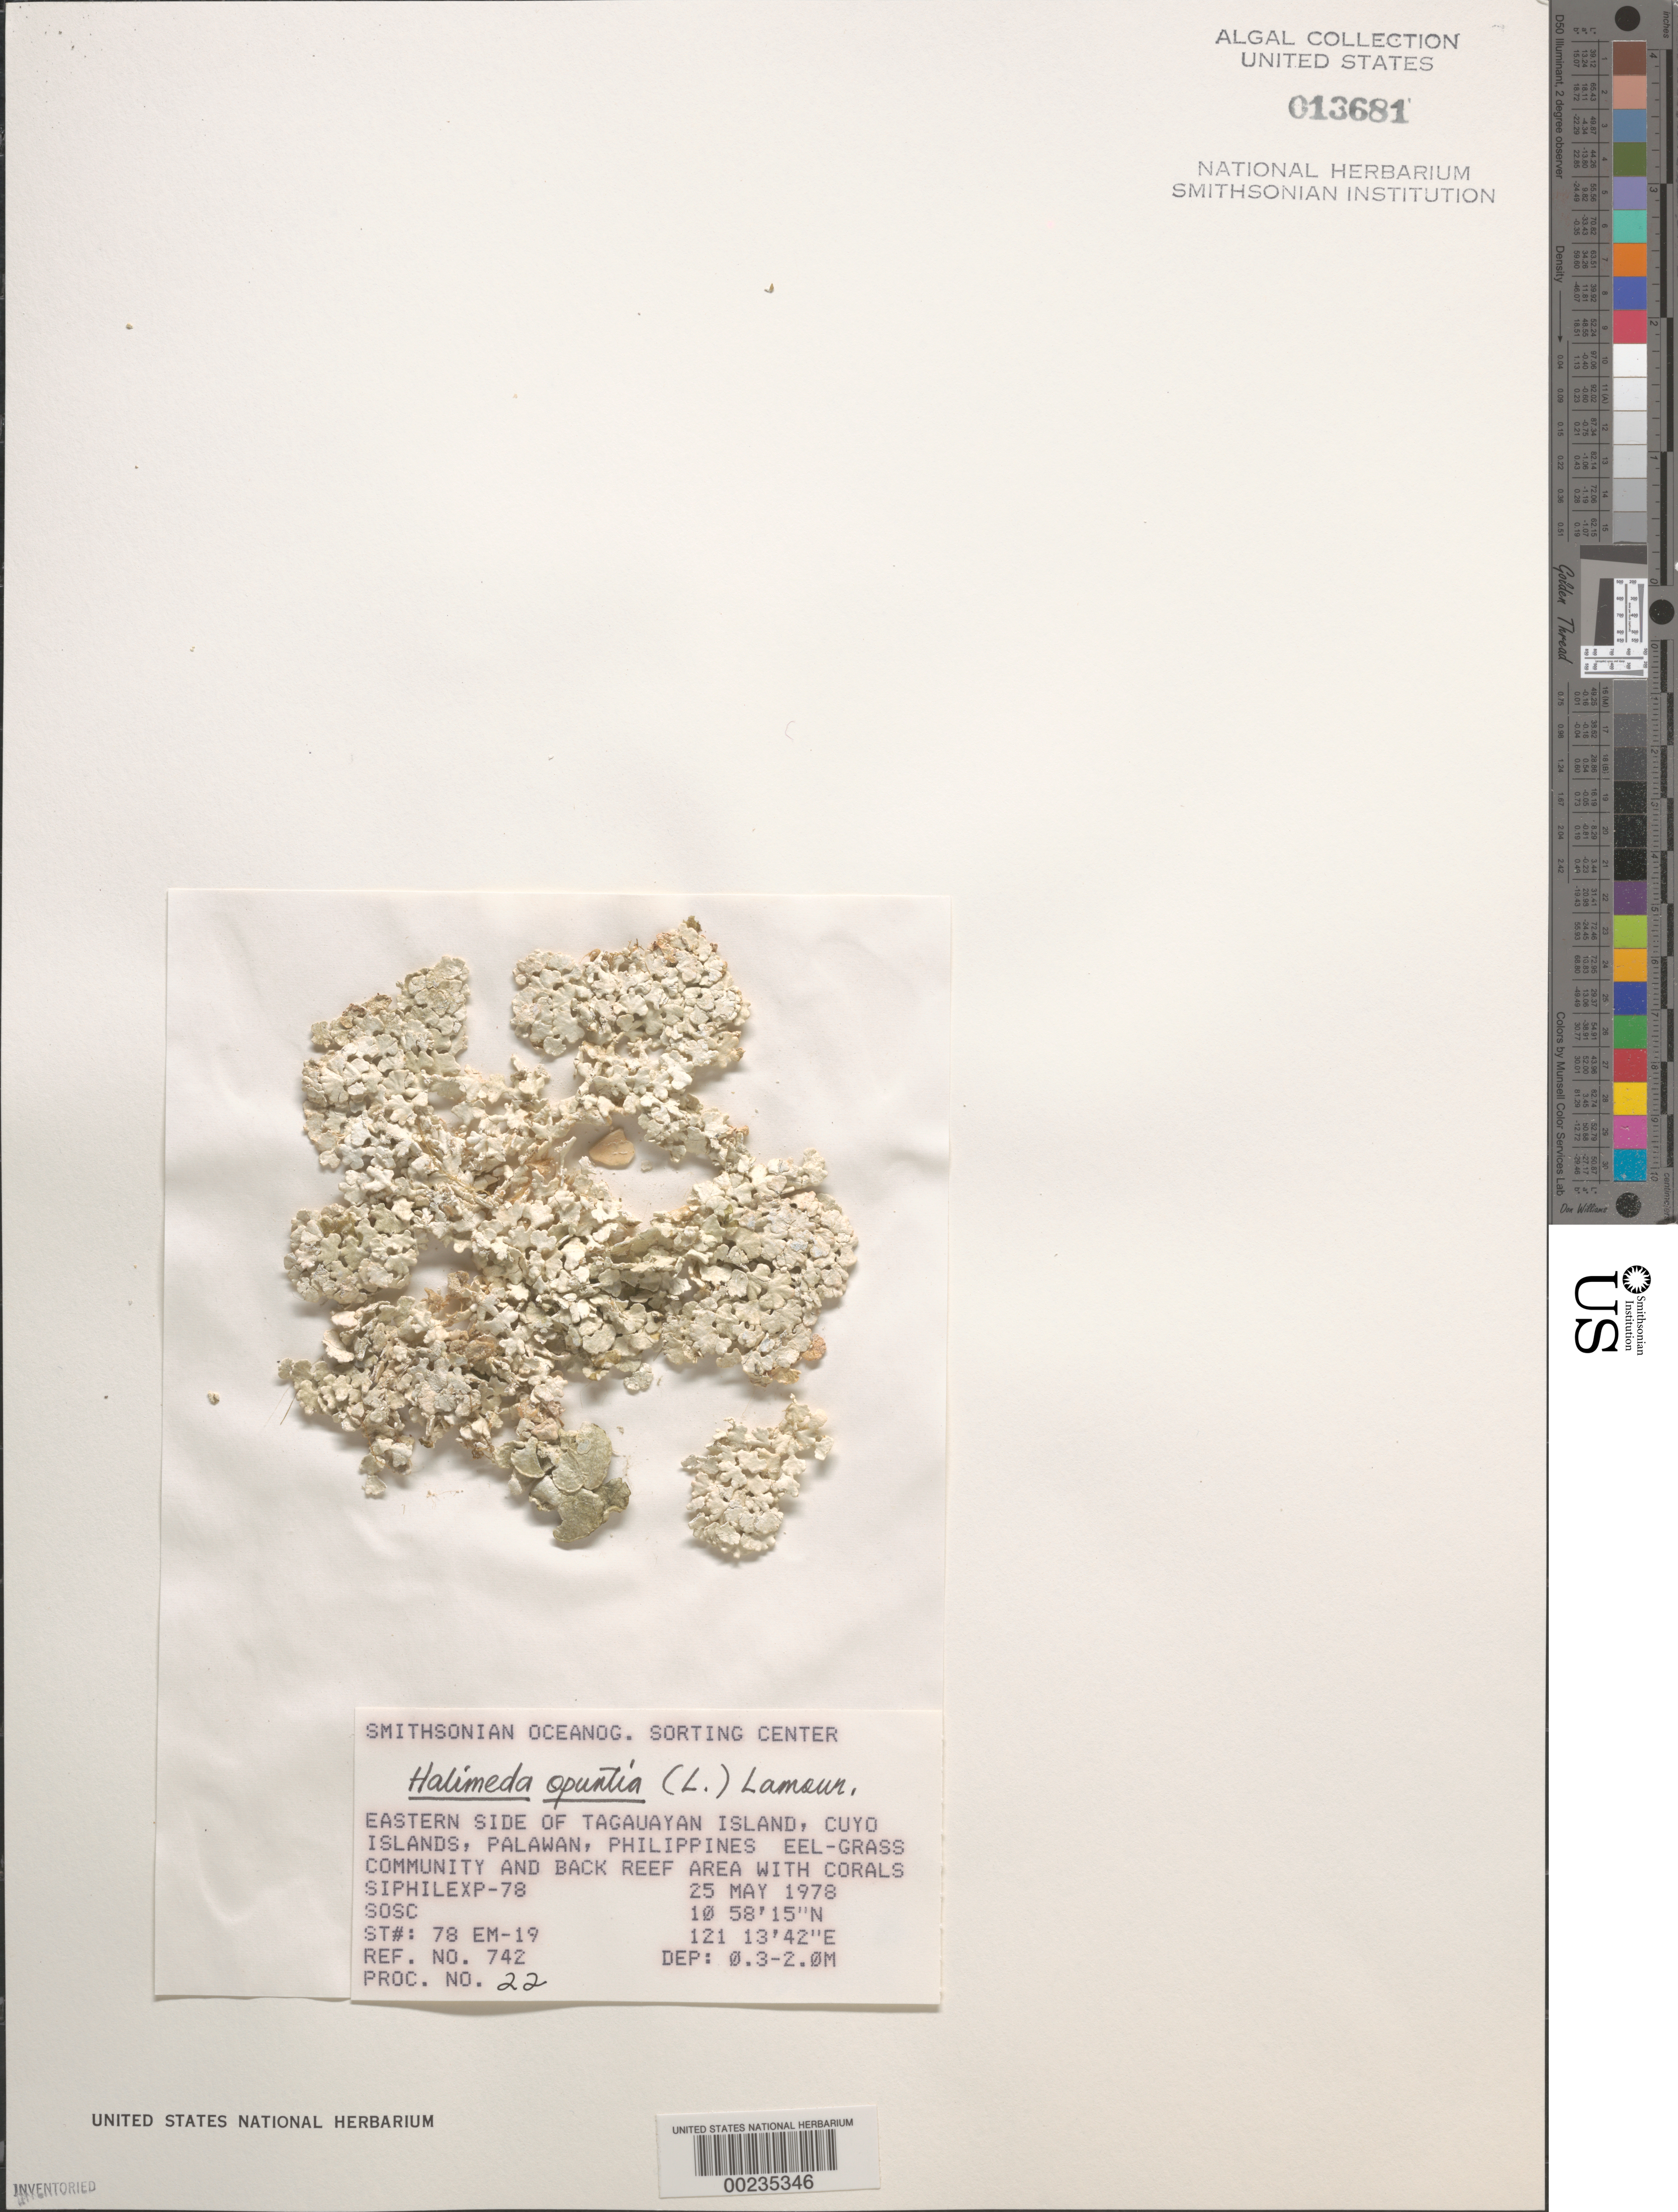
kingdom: Plantae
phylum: Chlorophyta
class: Ulvophyceae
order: Bryopsidales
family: Halimedaceae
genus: Halimeda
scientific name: Halimeda opuntia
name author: (L.) J.V.Lamouroux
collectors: SOSC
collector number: Station 78 Em-19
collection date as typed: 25 May 1978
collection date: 1978-05-25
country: Philippines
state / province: Mimaropa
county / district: Palawan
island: Tagauayan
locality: Eastern side of island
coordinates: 10 58' 15" N, 121 13' 42" E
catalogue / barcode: US 13681